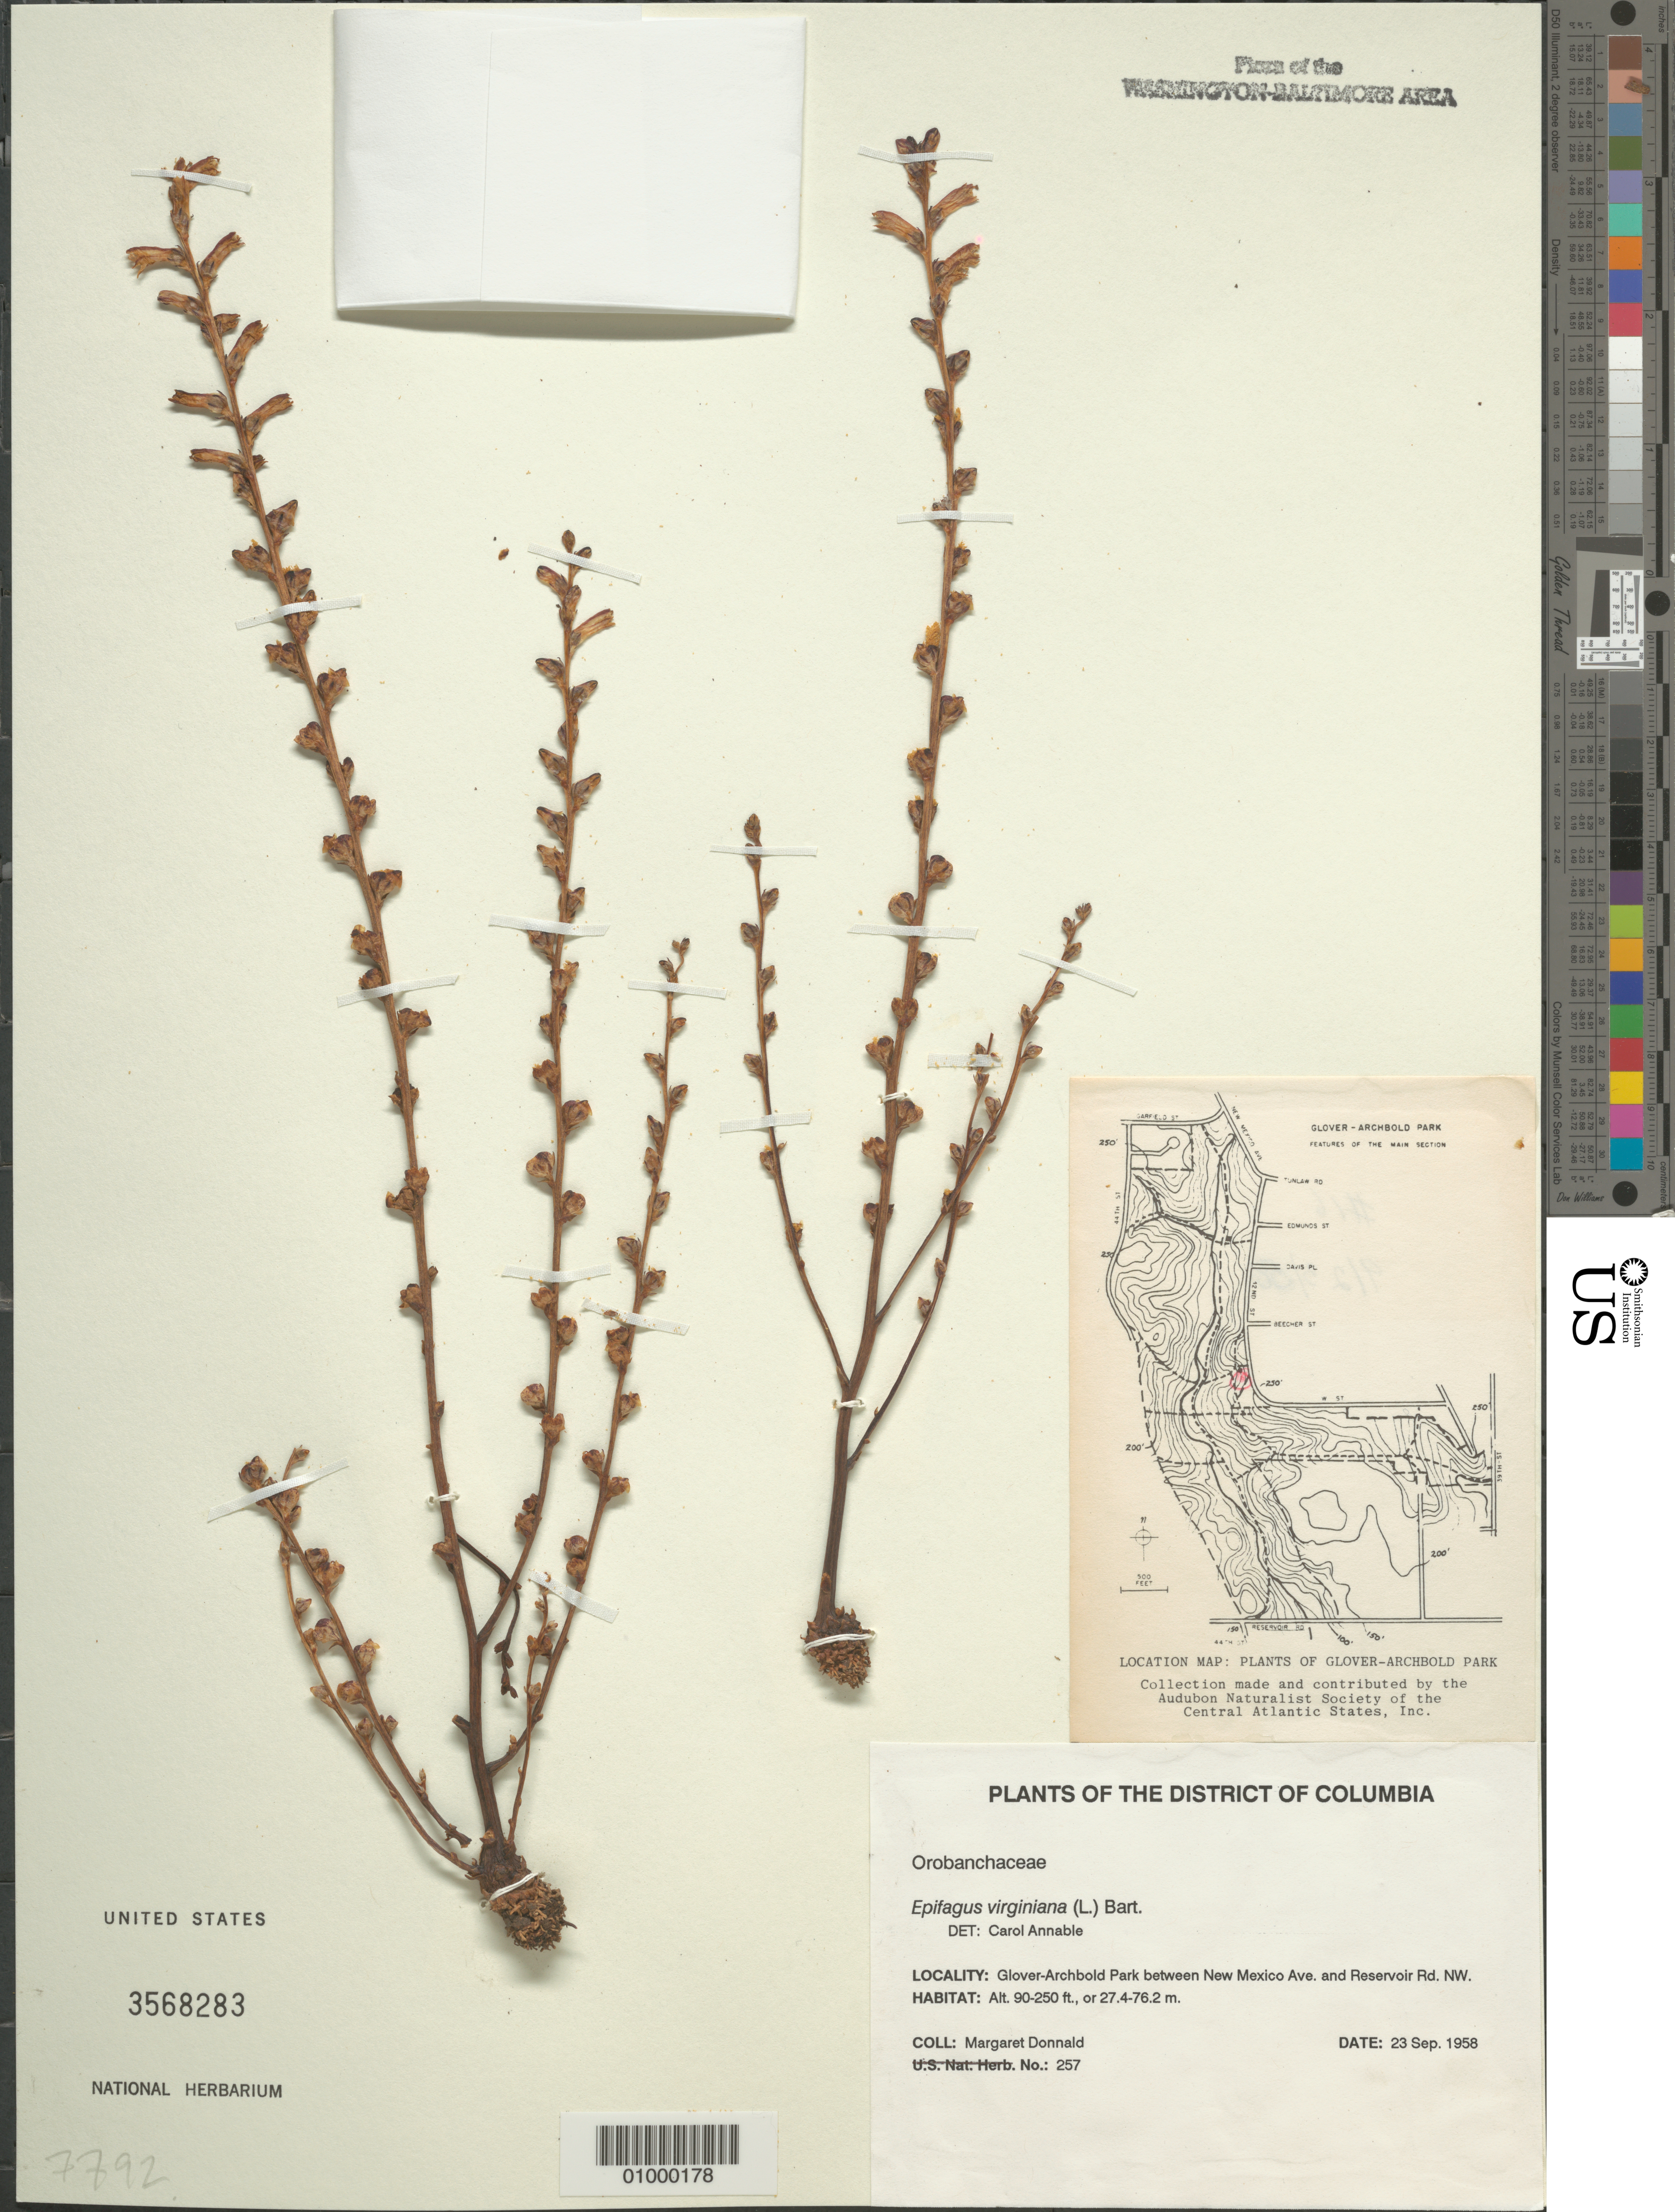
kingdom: Plantae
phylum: Tracheophyta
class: Magnoliopsida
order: Lamiales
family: Orobanchaceae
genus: Epifagus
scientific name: Epifagus virginiana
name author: (L.) W.P.C. Barton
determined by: Annable, C. R.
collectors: M. Donnald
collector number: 257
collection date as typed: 23 Sep 1958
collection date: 1958-09-23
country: United States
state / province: District of Columbia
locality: Glover-Archbold Park between New Mexico Avenue and Reservoir Road NW.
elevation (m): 27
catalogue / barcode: US 3568283